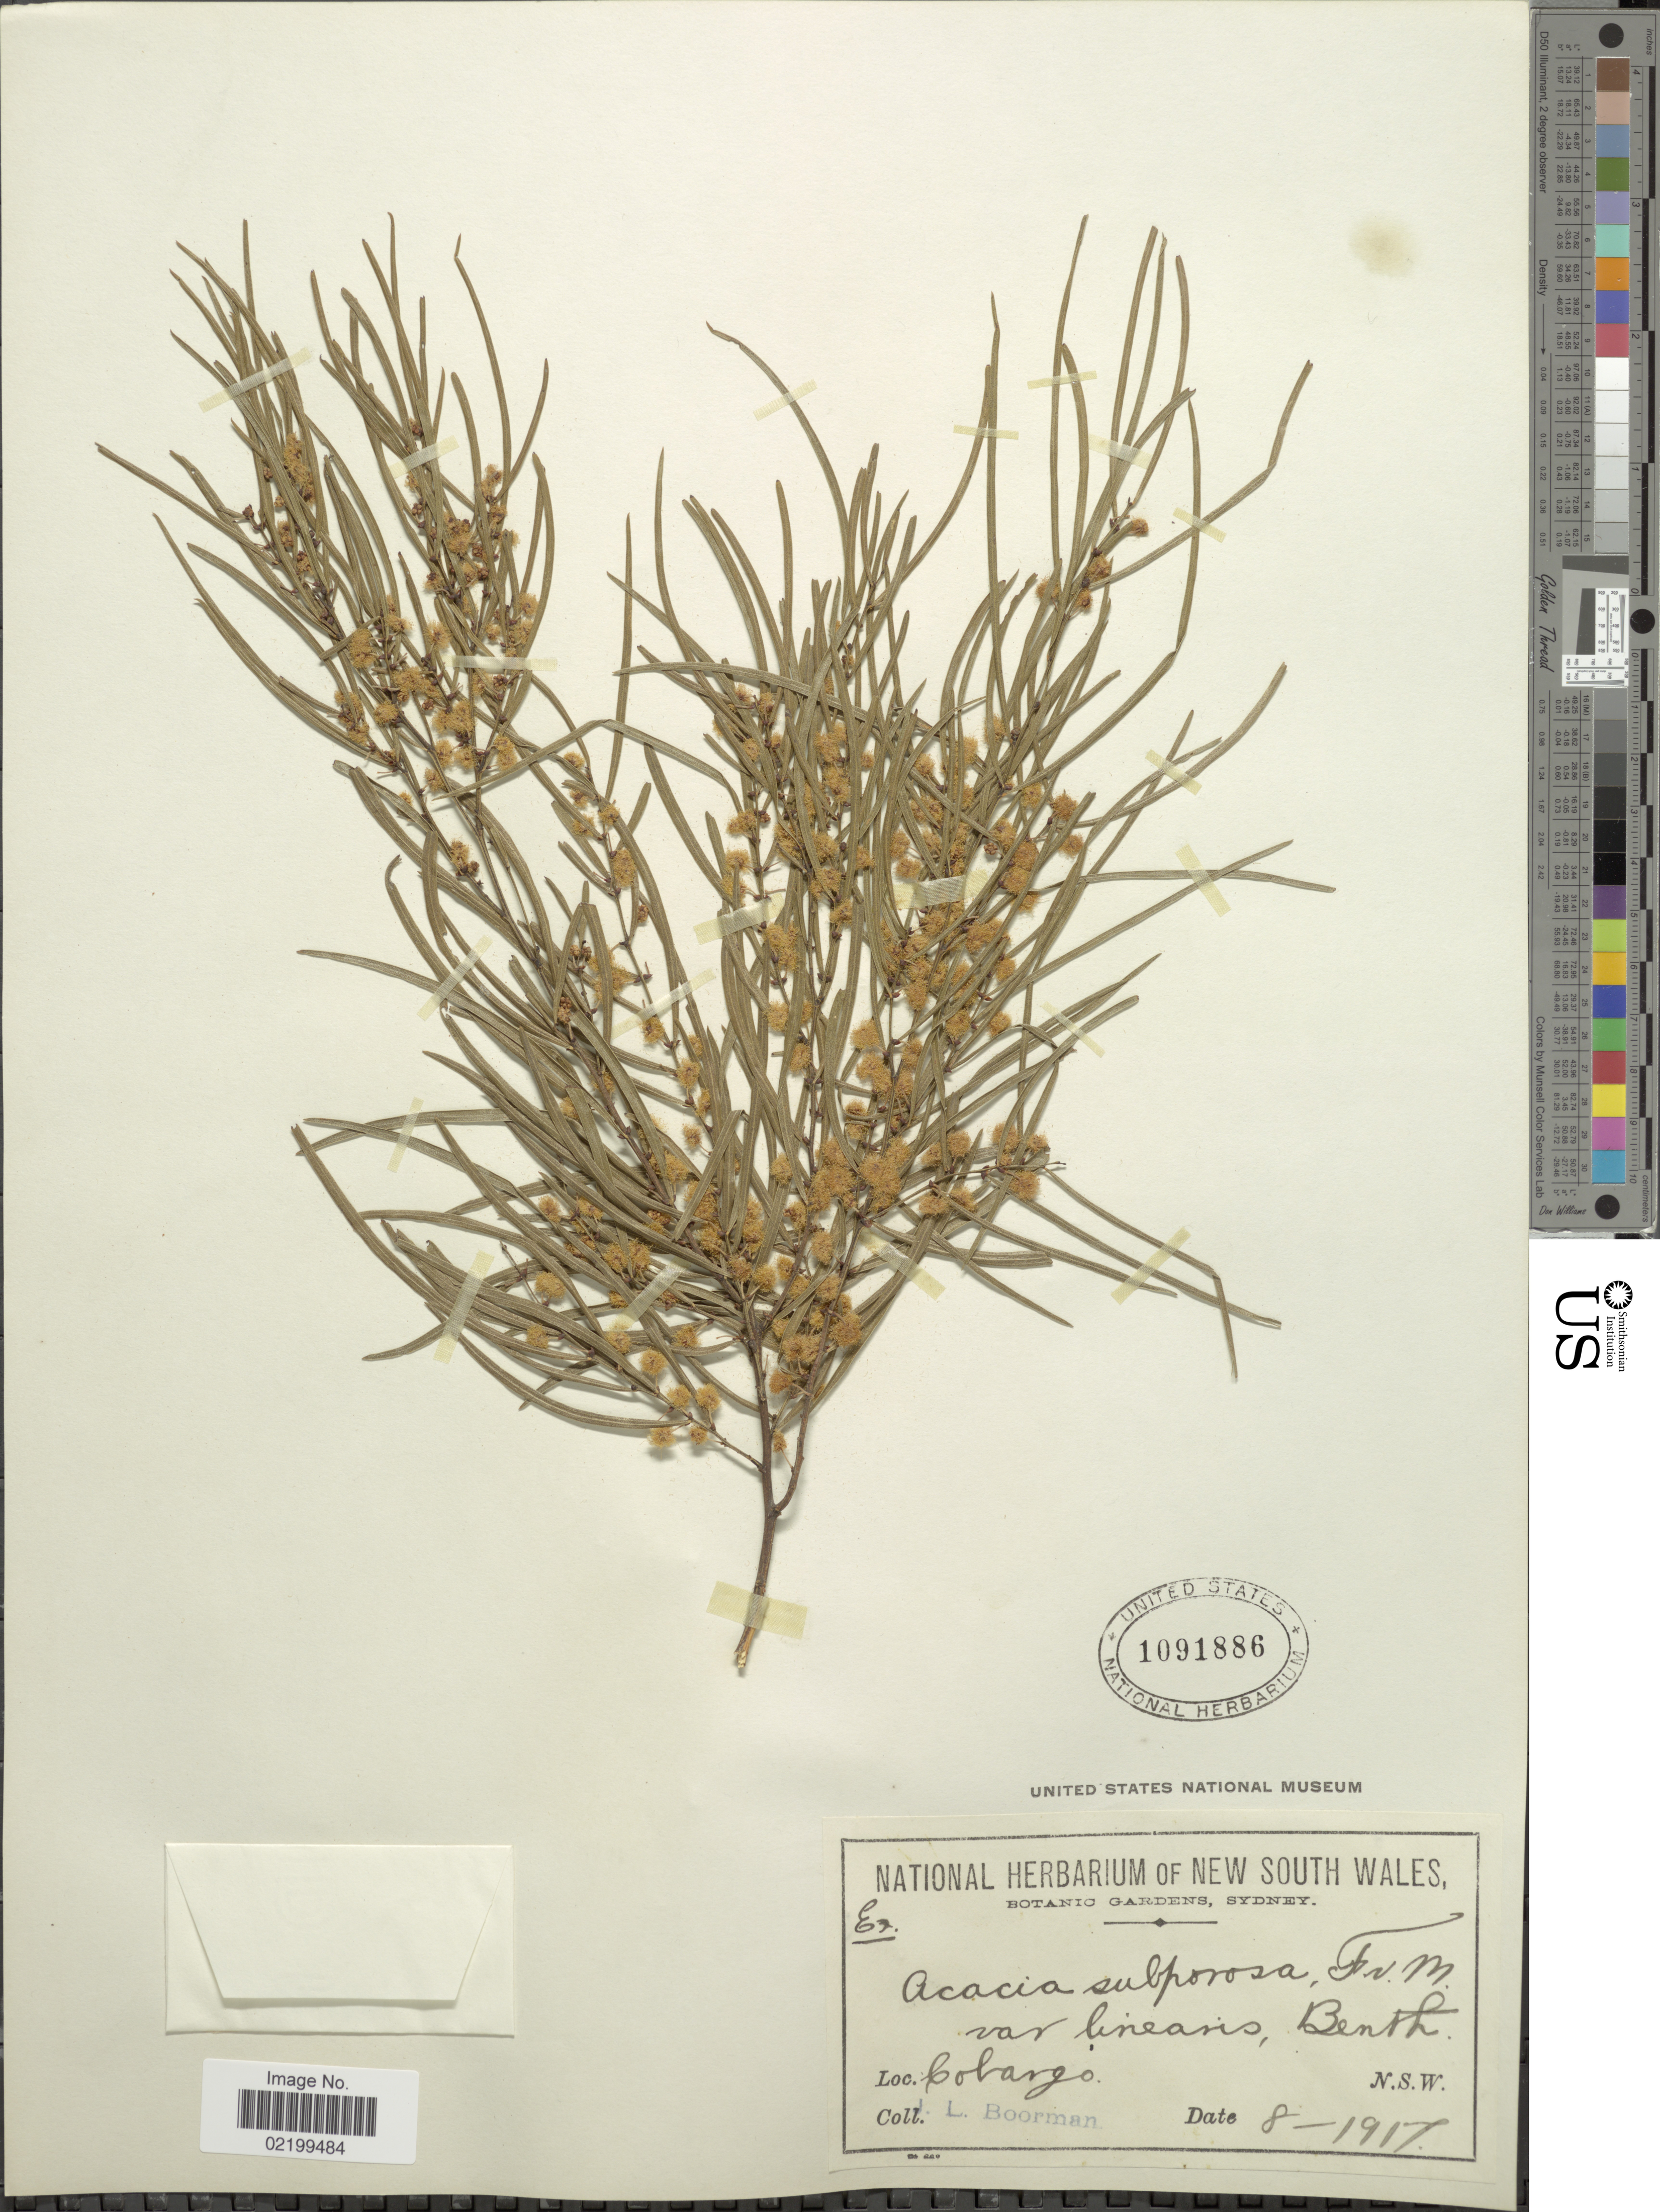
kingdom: Plantae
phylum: Tracheophyta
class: Magnoliopsida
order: Fabales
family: Fabaceae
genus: Acacia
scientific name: Acacia subporosa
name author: F. Muell.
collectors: J. Boorman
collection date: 1917-08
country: Australia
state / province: New South Wales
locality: Coloargo, N.S.W.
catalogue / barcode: US 1091886